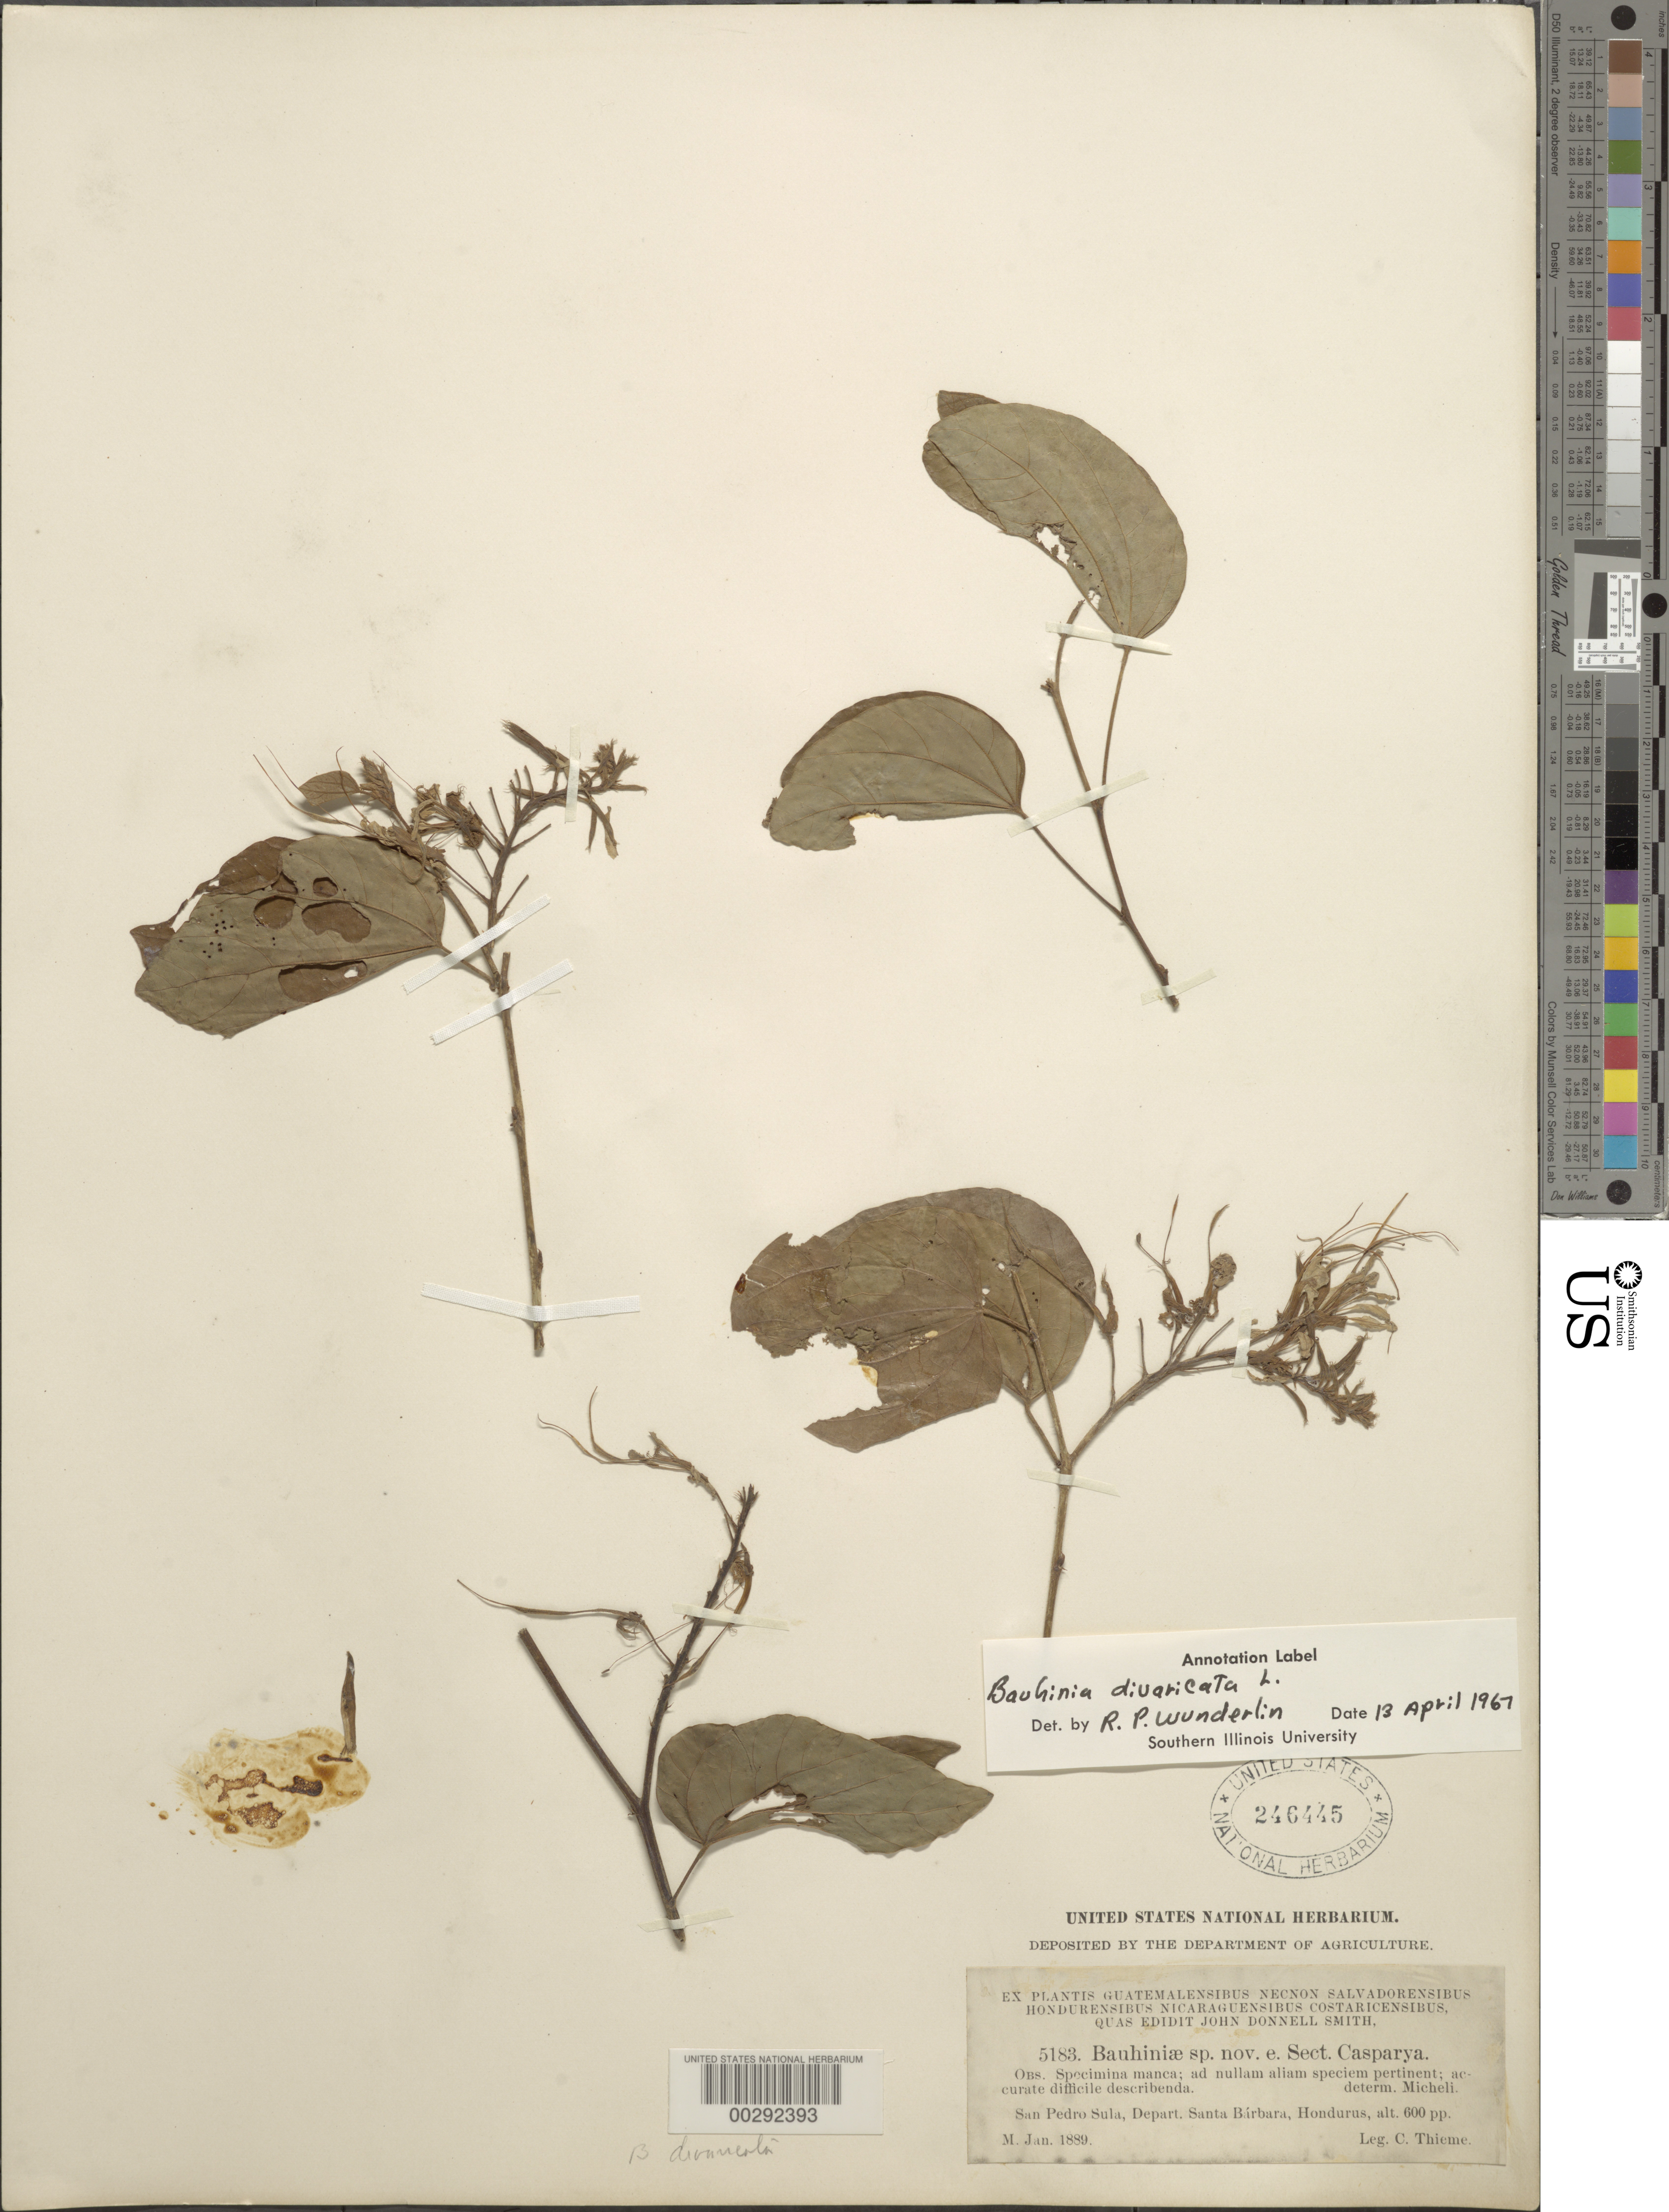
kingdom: Plantae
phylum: Tracheophyta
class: Magnoliopsida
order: Fabales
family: Fabaceae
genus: Bauhinia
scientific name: Bauhinia divaricata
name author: L.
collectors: C. Thieme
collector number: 5183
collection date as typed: Jan 1889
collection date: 1889-01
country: Honduras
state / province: Santa Bárbara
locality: San Pedro Sula (S of Progresso)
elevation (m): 183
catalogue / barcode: US 246445